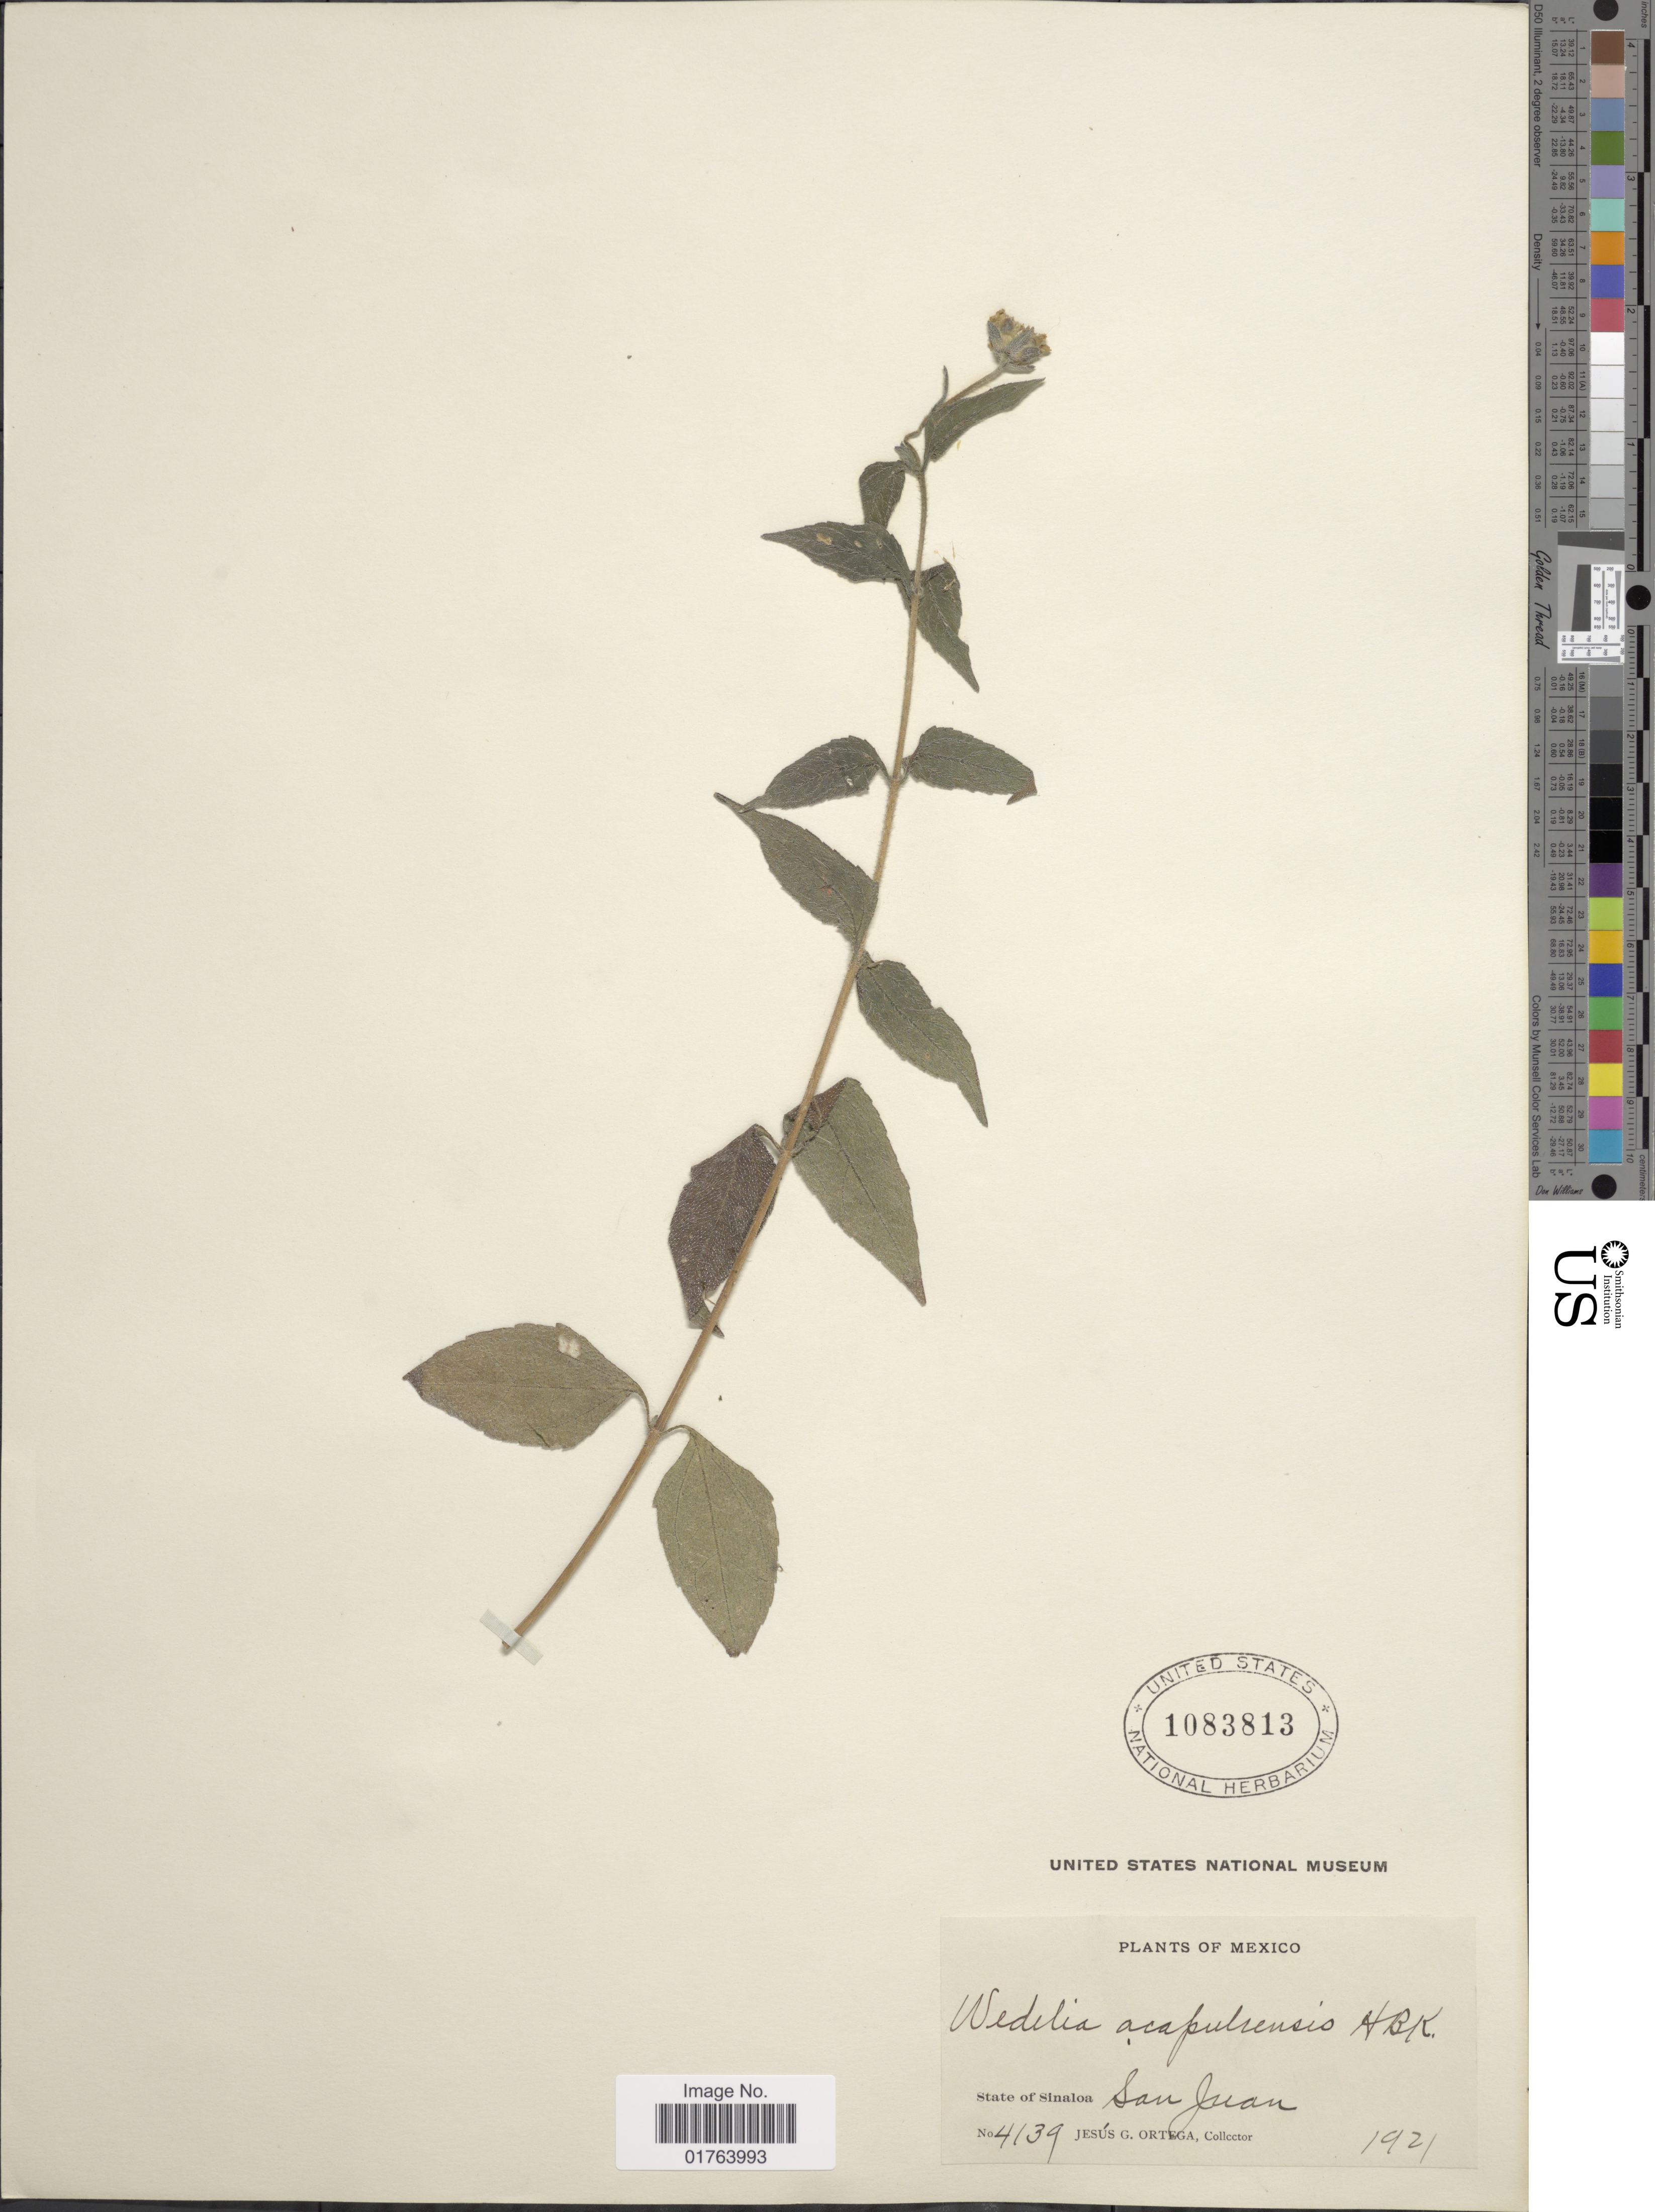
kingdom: Plantae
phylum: Tracheophyta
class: Magnoliopsida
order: Asterales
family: Asteraceae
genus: Wedelia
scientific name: Wedelia acapulcensis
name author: Kunth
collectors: J. Ortega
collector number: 4139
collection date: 1921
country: Mexico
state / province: Sinaloa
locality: San Juan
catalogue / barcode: US 1083813